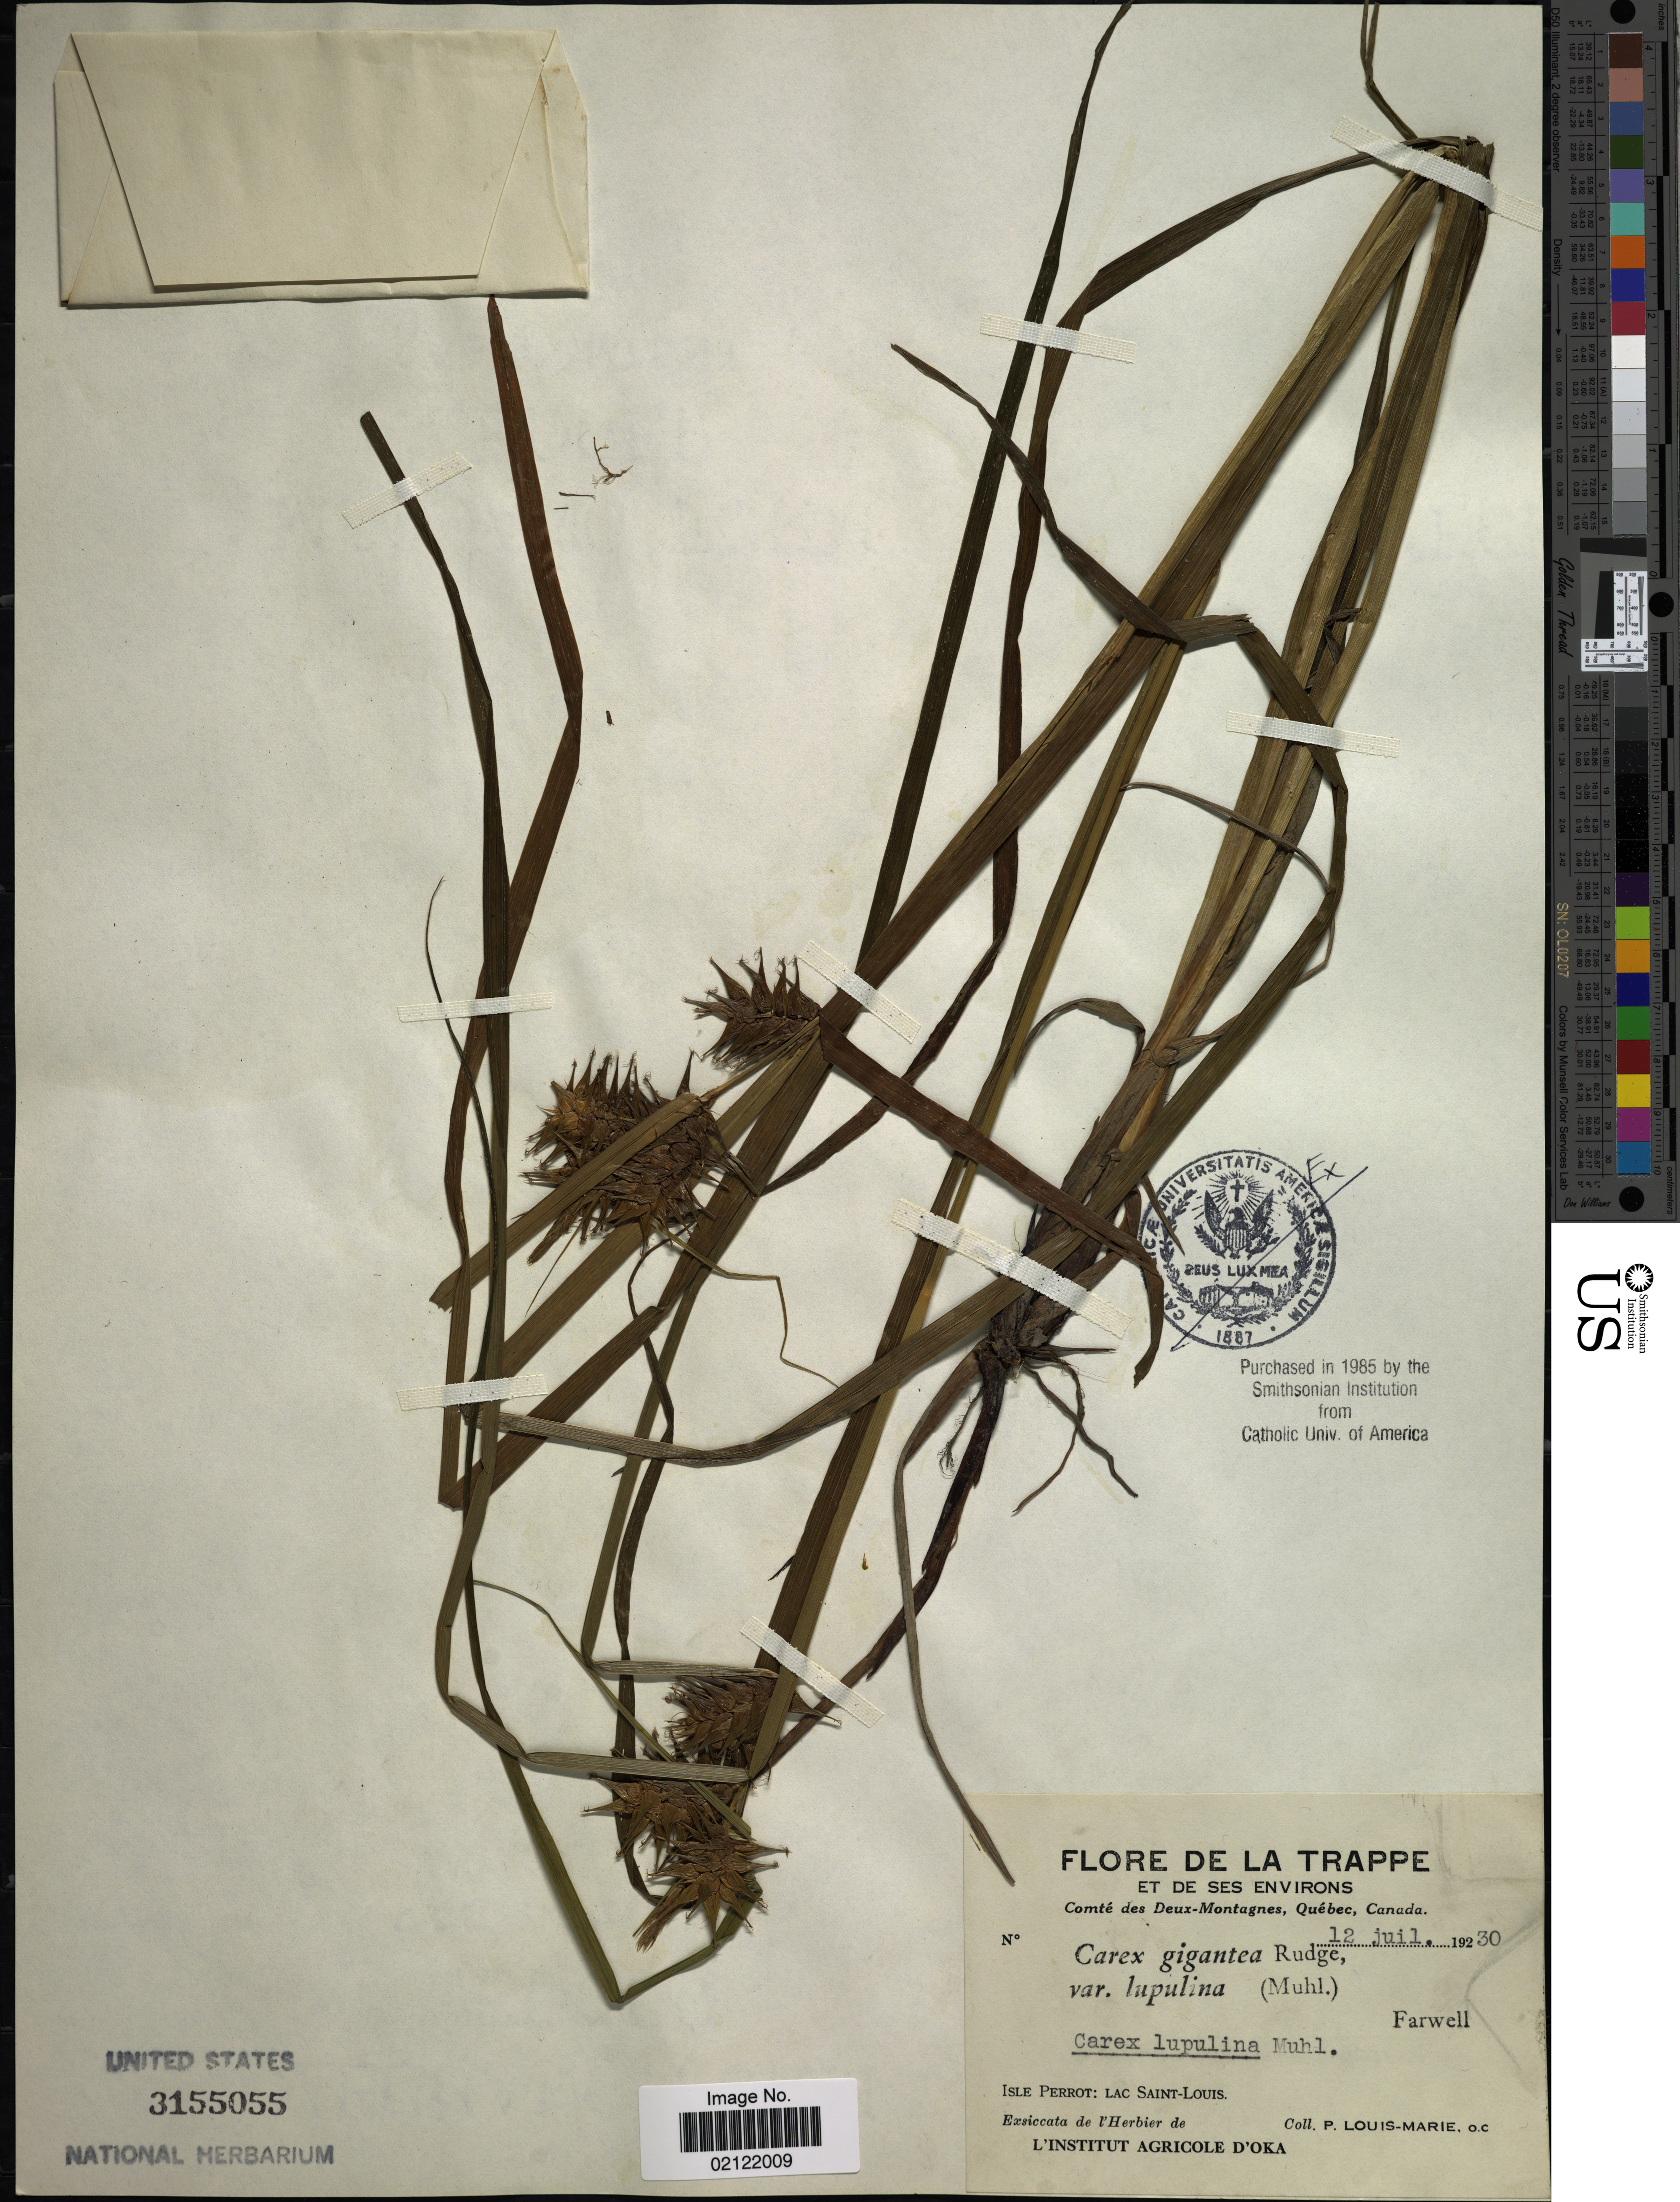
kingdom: Plantae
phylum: Tracheophyta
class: Liliopsida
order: Poales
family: Cyperaceae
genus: Carex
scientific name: Carex lupulina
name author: Muhl. ex Willd.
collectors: L.-M. LaLonde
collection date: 1930-07-12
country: Canada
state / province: Quebec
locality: De La Trappe. Et de Ses Environs. Comte des Deux-Montagnes, Quebec, Canada. Isle Perrot: Lac Saint-Louis.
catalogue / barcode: US 3155055